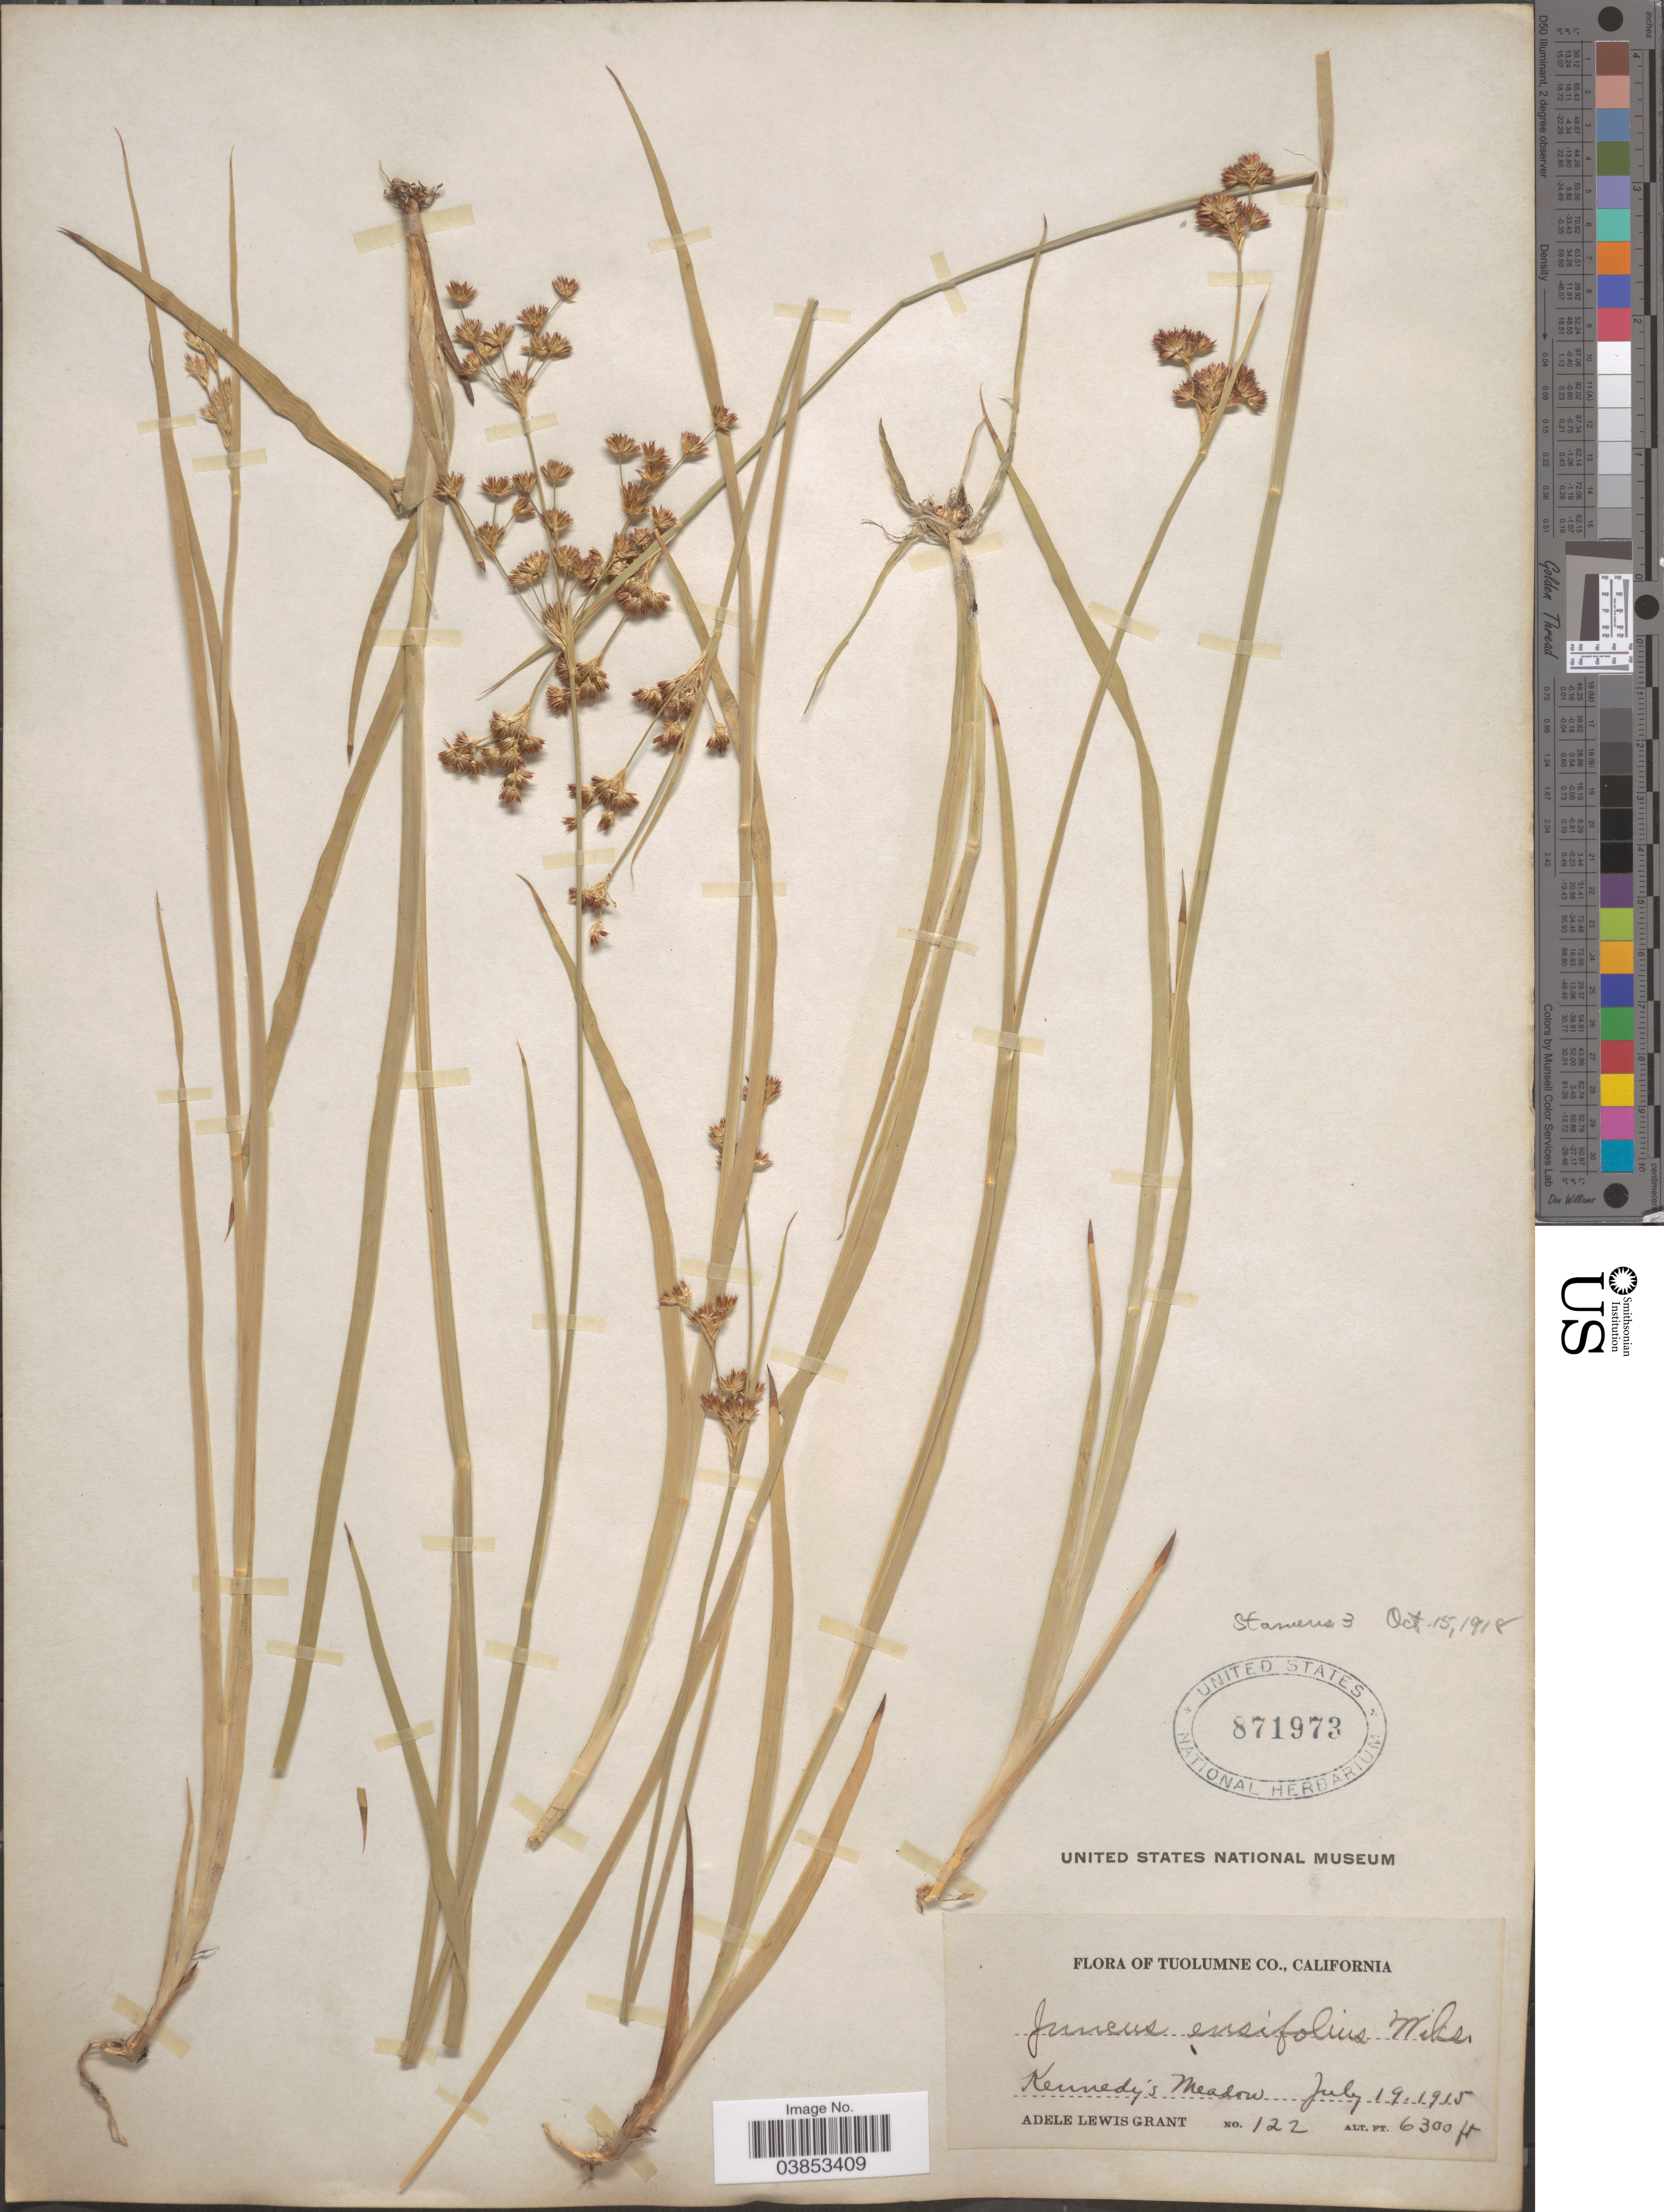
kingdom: Plantae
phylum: Tracheophyta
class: Liliopsida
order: Poales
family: Juncaceae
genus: Juncus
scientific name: Juncus ensifolius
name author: Wikstr.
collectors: A. Grant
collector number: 122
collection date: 1915-07-19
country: United States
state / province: California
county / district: Tuolumne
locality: Tuolumne Co. Kennedy's Meadows.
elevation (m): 1920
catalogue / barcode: US 871973